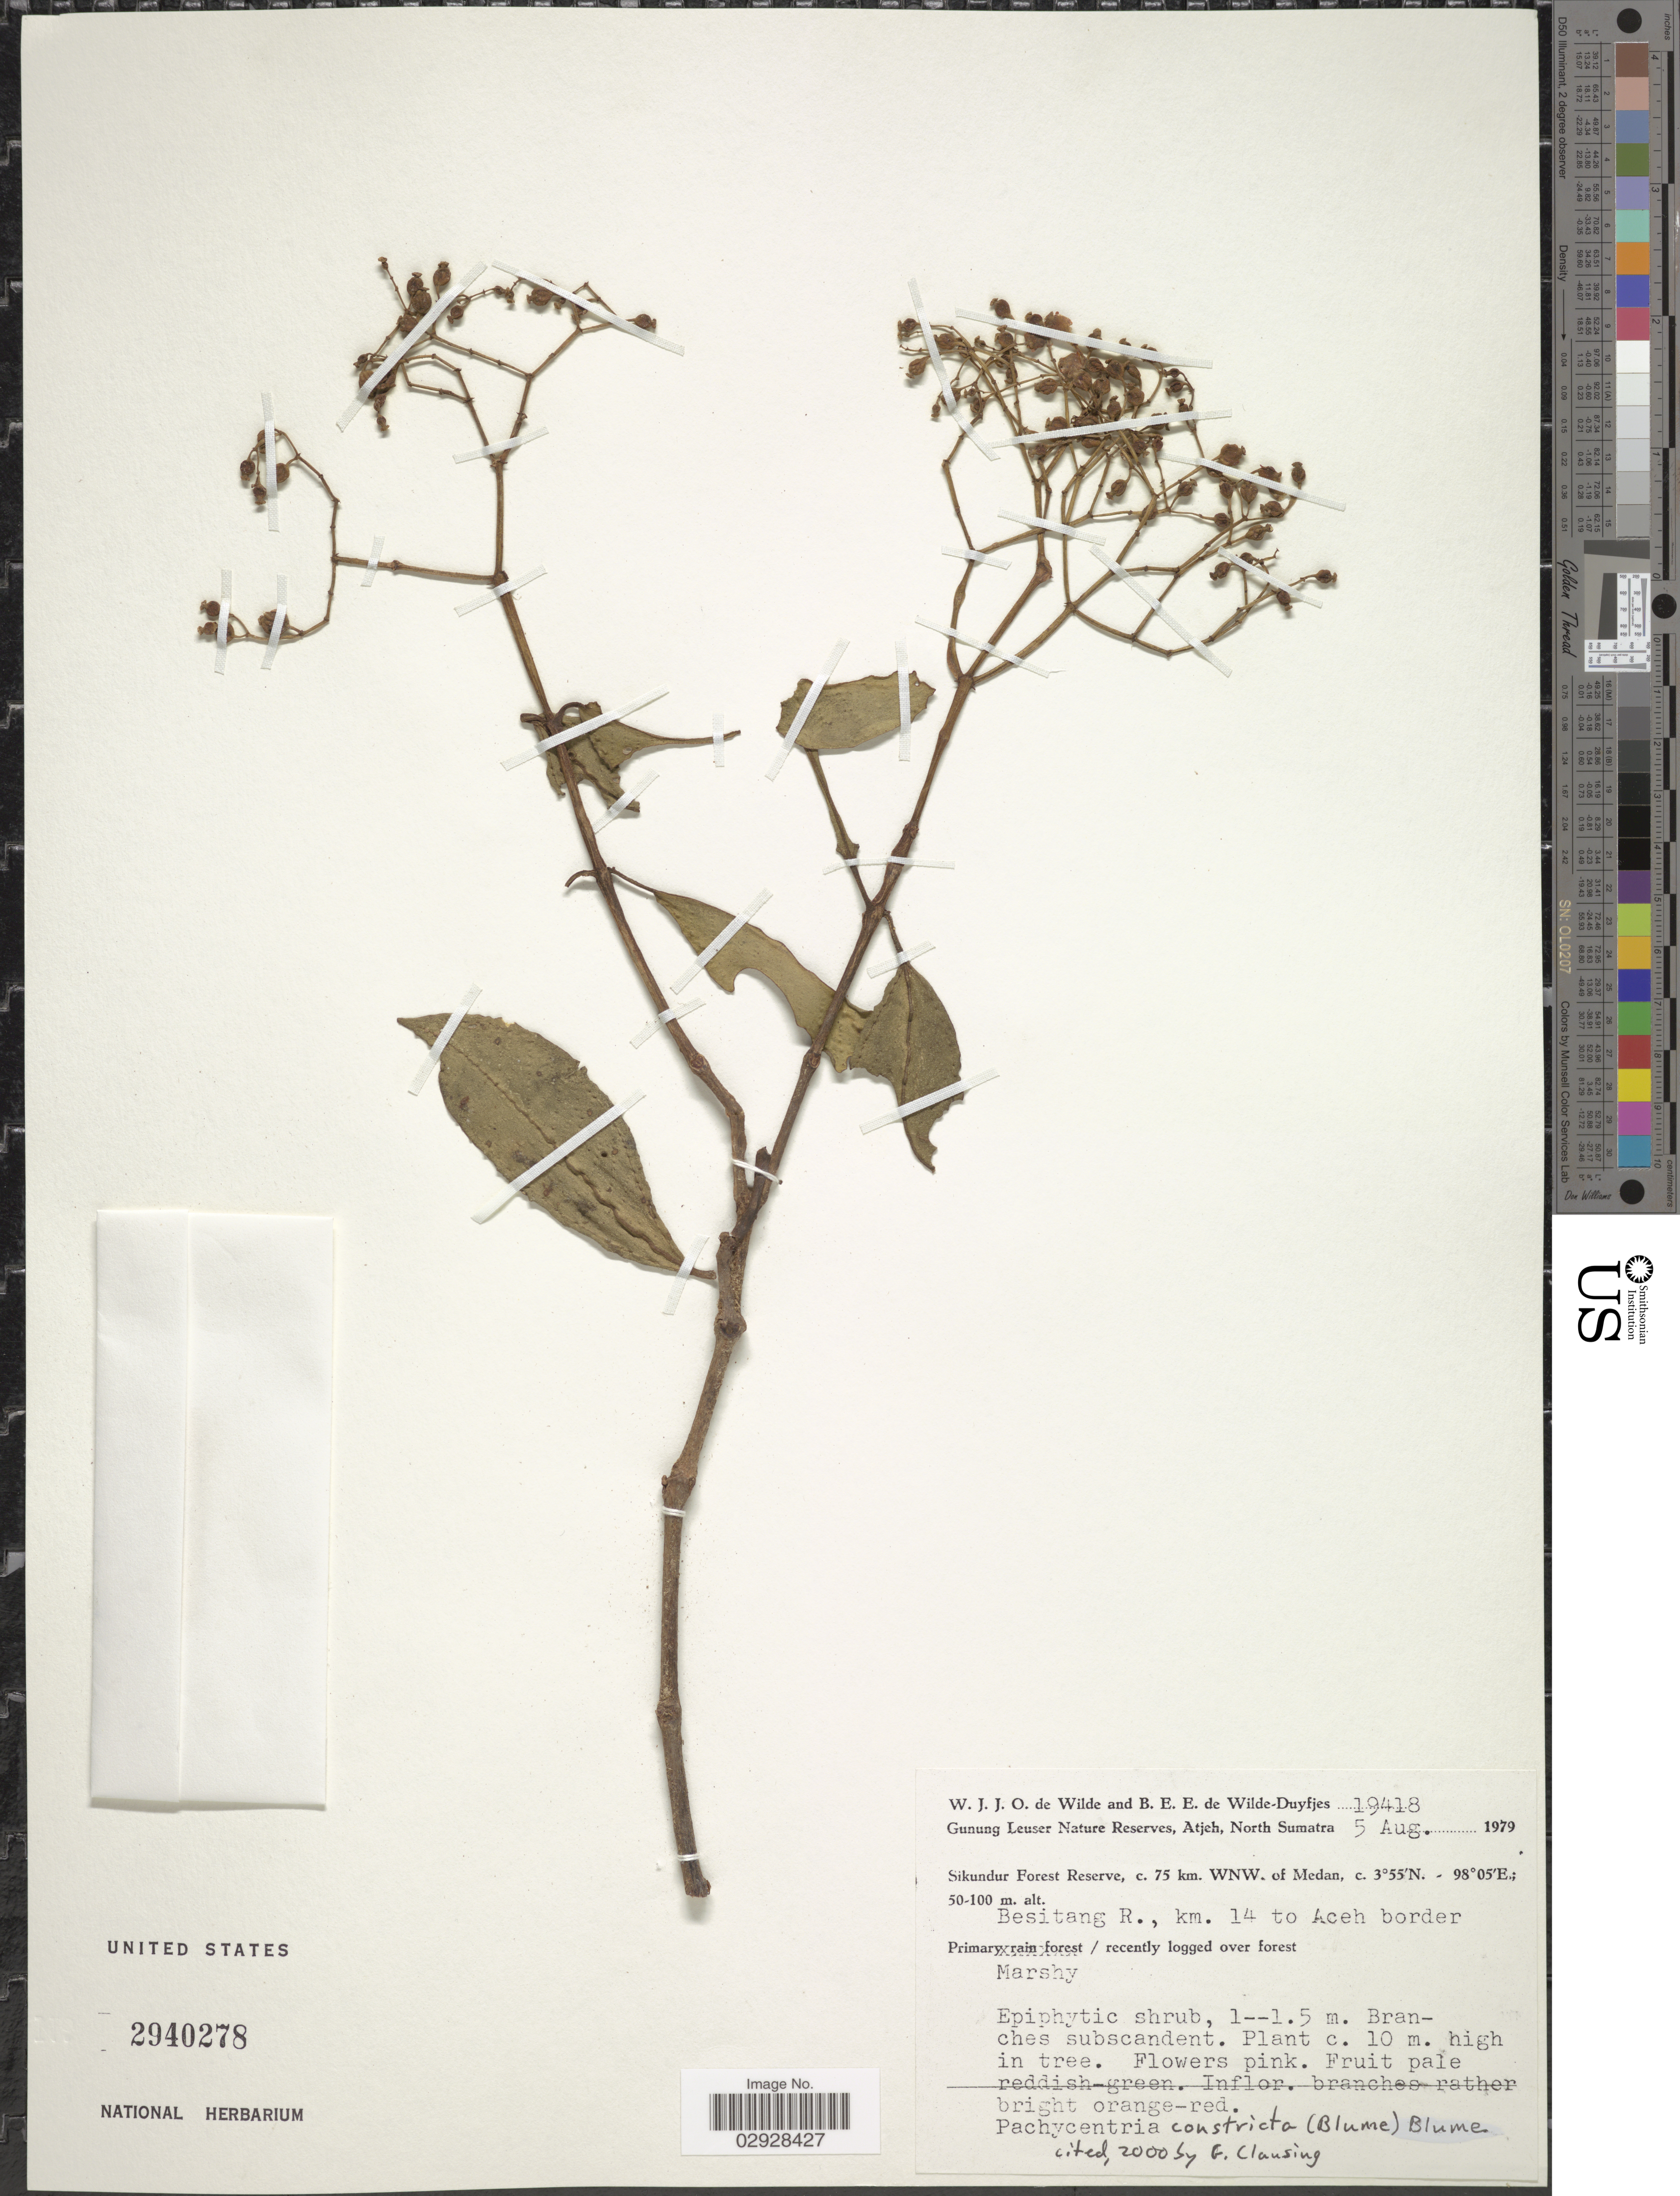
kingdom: Plantae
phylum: Tracheophyta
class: Magnoliopsida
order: Myrtales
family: Melastomataceae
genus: Pachycentria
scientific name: Pachycentria constricta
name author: Blume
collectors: W. J. de Wilde & B. E. de Wilde-Duyfjes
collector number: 19418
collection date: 1979-08-05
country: Indonesia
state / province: Sumatra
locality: Gunung Leuser Nature Reserve, Atjeh, North Sumatra. Sikundur Forest Reserve, c. 75 km. WNW. of Medan. Besitang R., km. 14 to Aceh border.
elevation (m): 50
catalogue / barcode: US 2940278